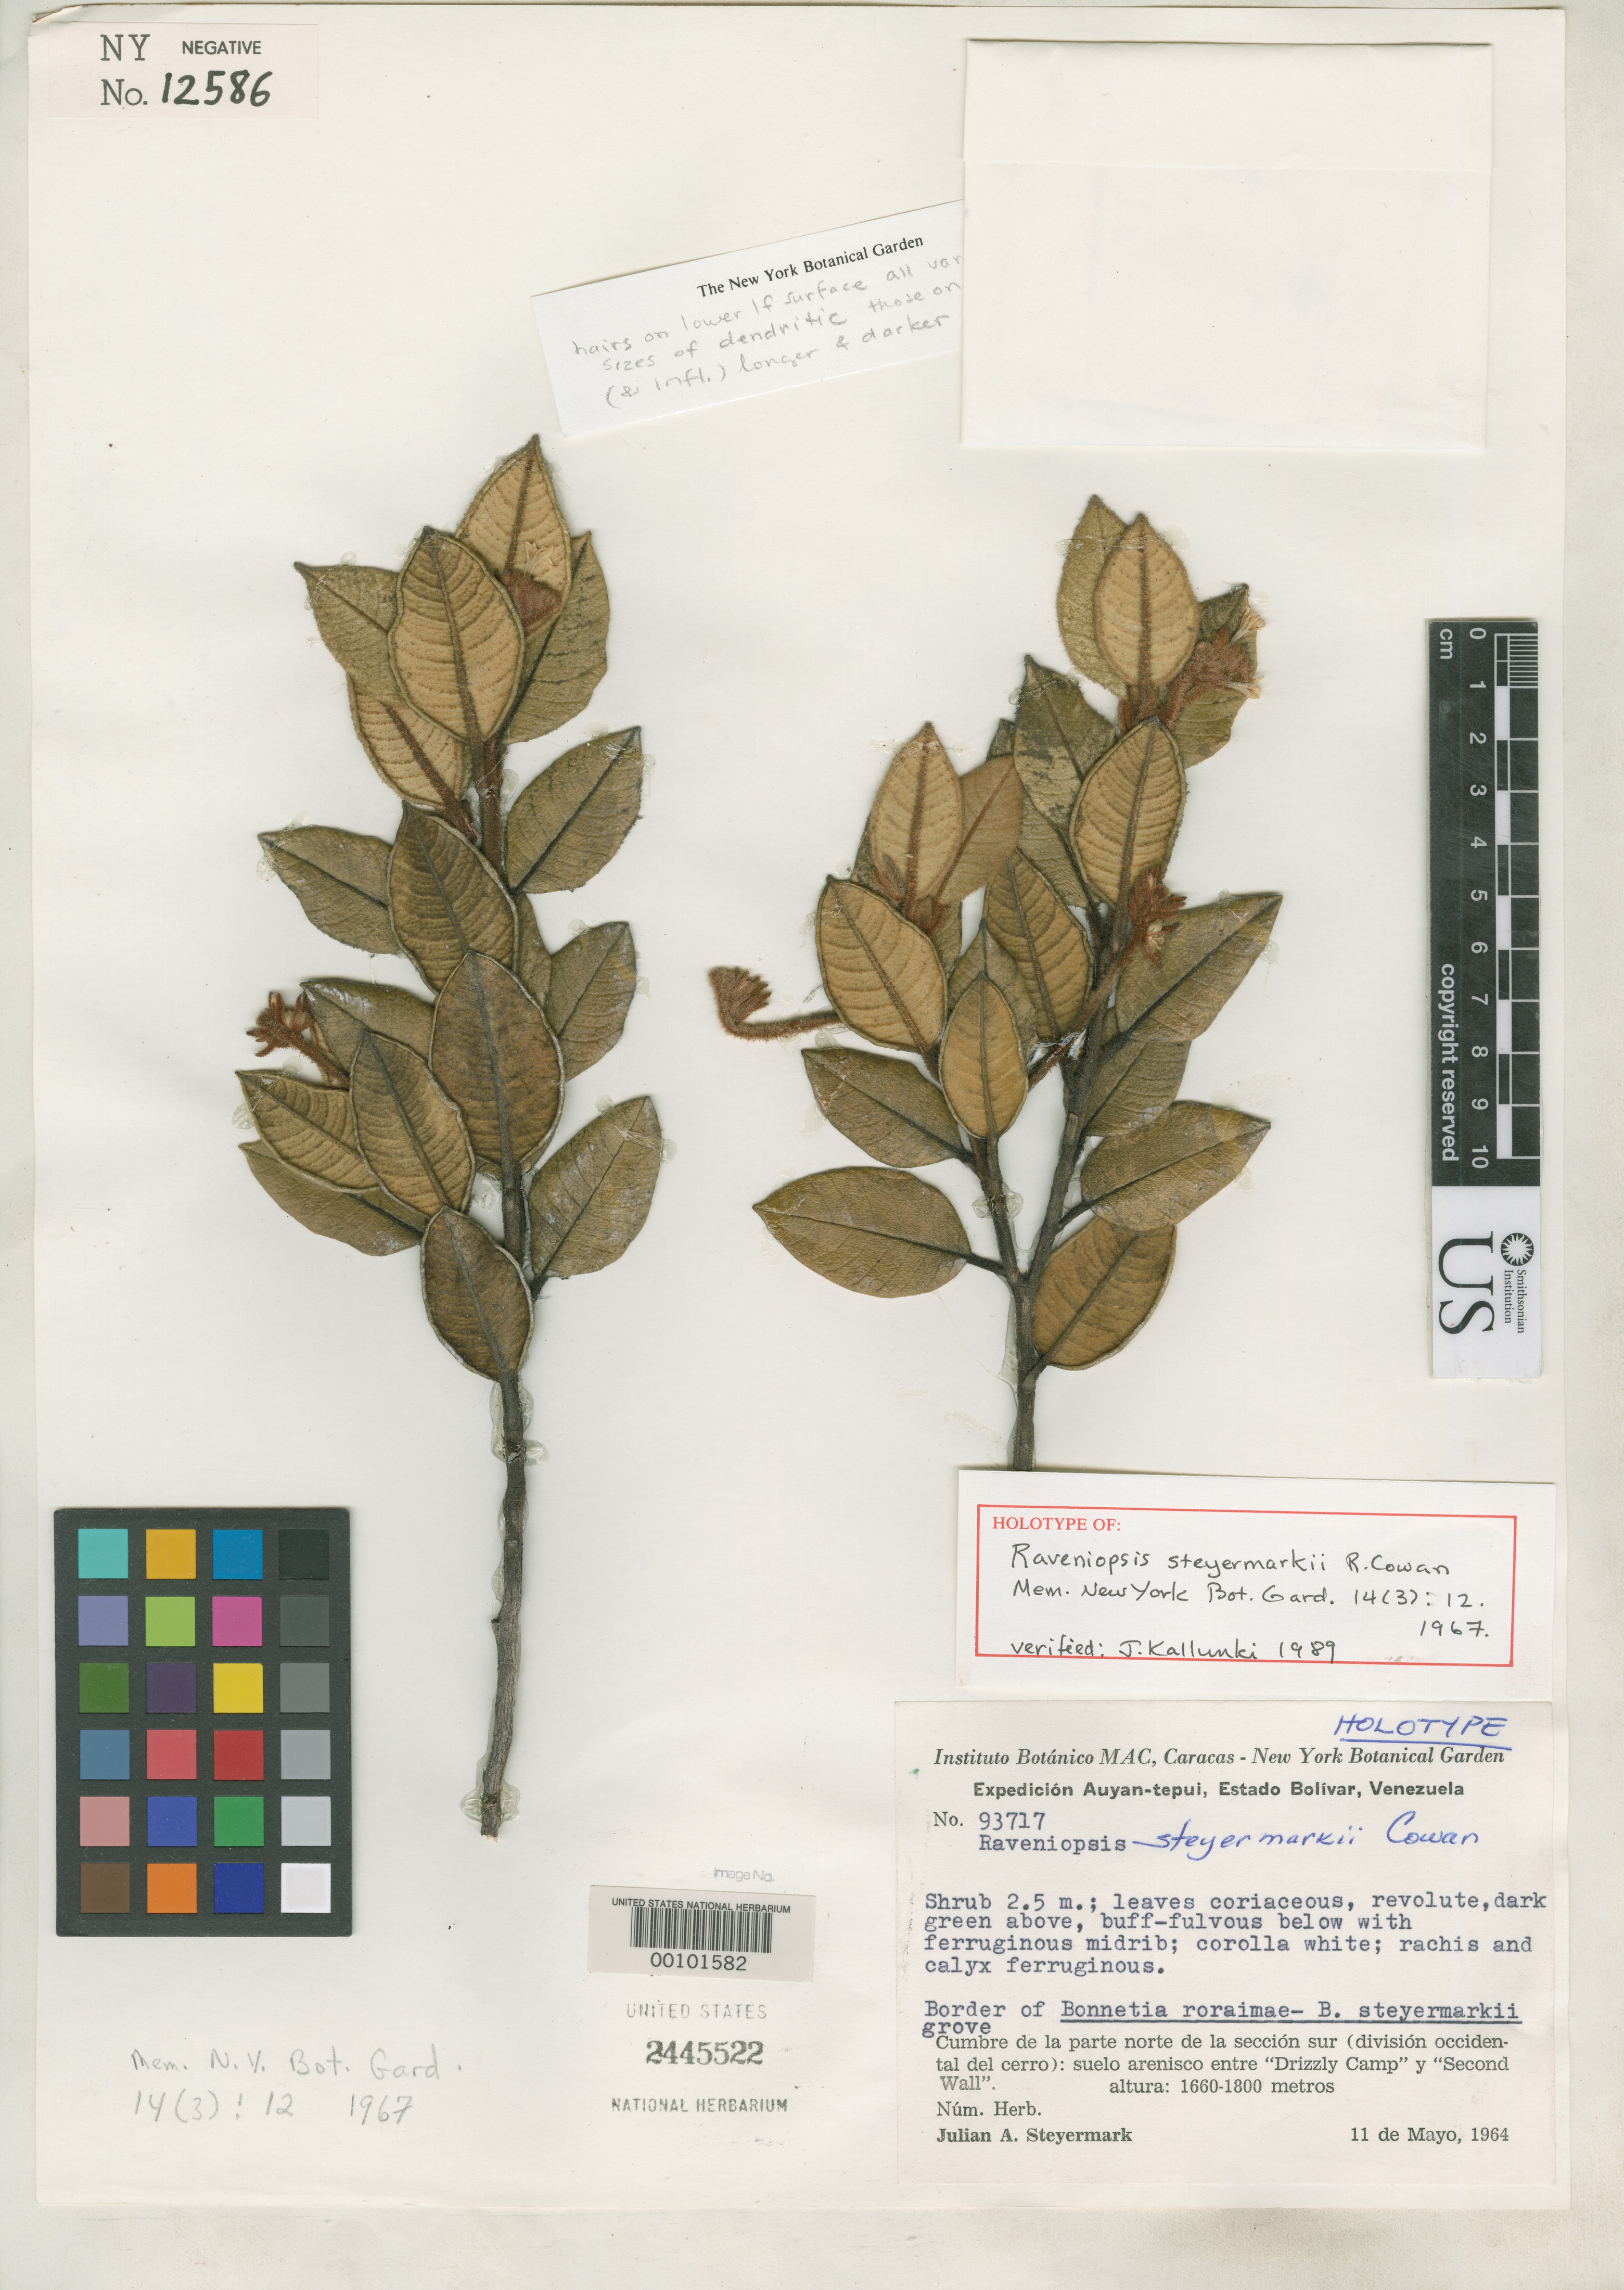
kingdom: Plantae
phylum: Tracheophyta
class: Magnoliopsida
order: Sapindales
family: Rutaceae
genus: Raveniopsis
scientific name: Raveniopsis steyermarkii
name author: R.S. Cowan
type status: Holotype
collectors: J. Steyermark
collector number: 93717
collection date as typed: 11 May 1964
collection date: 1964-05-11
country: Venezuela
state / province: Bolivar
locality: Cumbre de la parte norte de la seccion Sur (division Occidental del Cerro).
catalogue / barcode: US 2445522